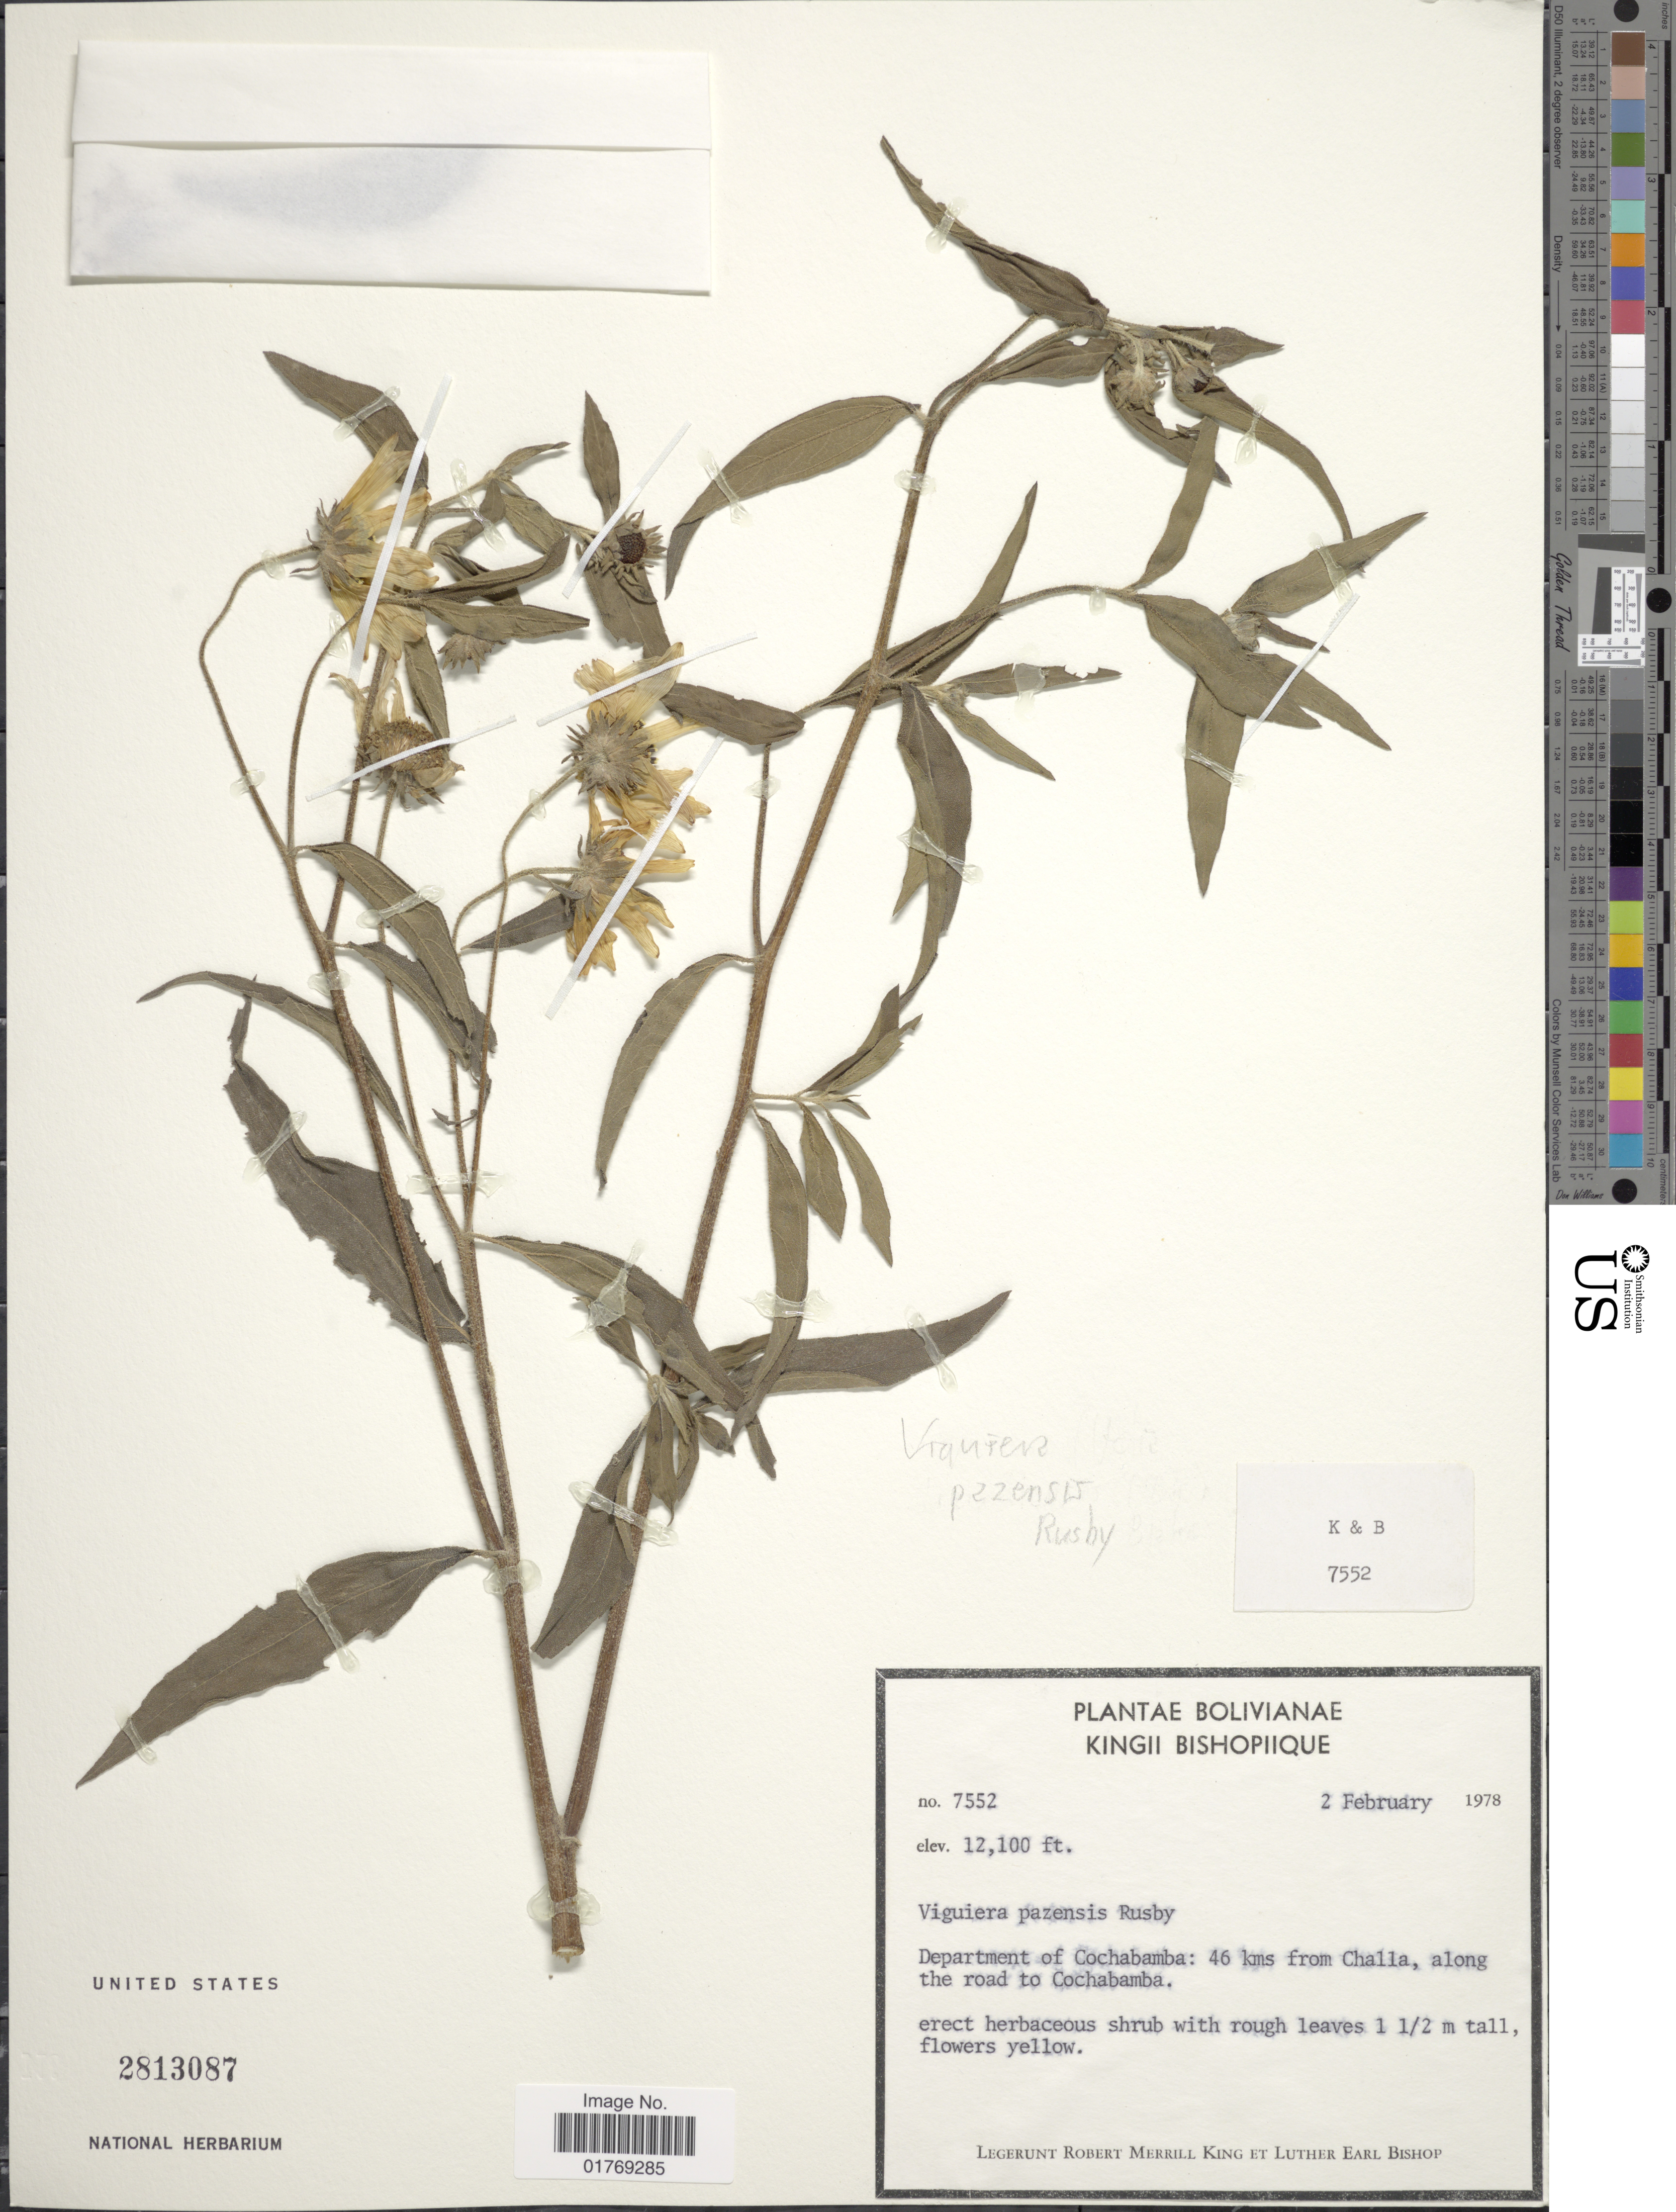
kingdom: Plantae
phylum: Tracheophyta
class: Magnoliopsida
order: Asterales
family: Asteraceae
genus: Viguiera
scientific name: Viguiera sp.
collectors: R. M. King & L. E. Bishop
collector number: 7552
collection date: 1978-02-02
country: Bolivia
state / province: Cochabamba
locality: Department of Cochabamba: 46 kms from Challa, along the road to Cochabamba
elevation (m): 3688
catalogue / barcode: US 2813087